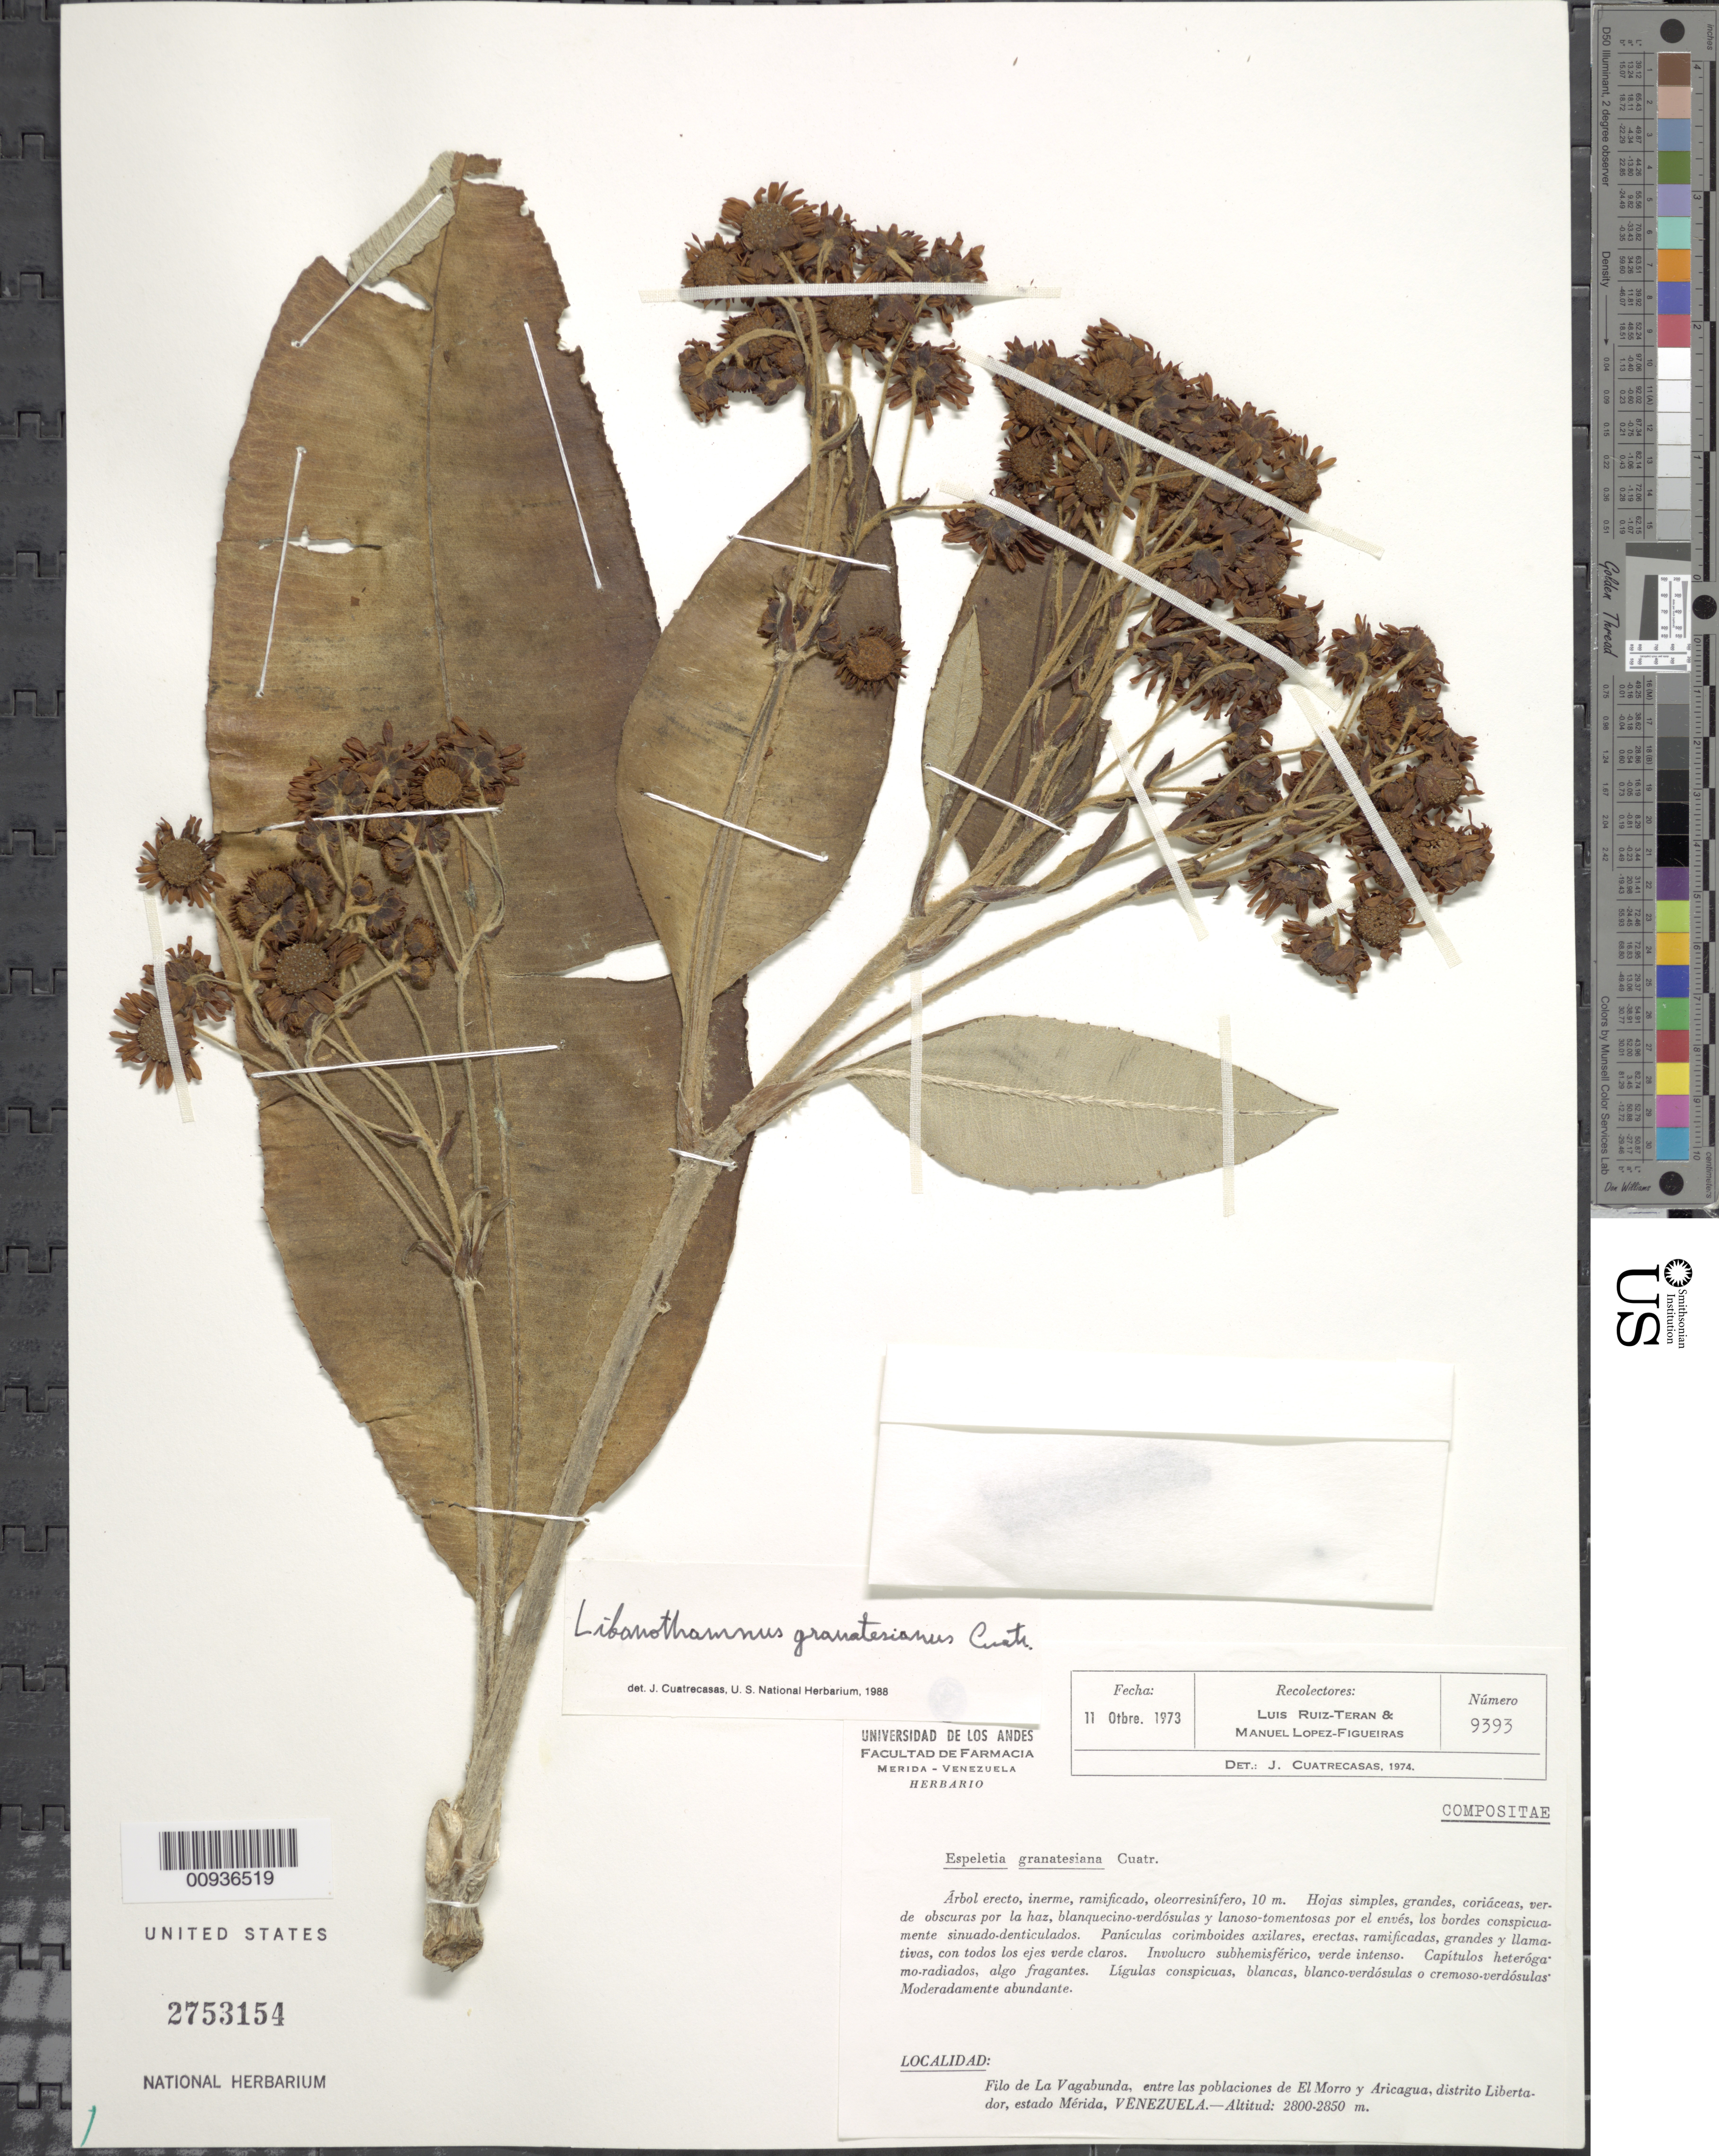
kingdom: Plantae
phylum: Tracheophyta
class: Magnoliopsida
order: Asterales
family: Asteraceae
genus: Libanothamnus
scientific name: Libanothamnus banksiifolius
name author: (Sch. Bip. & Ettingsh.) Cuatrec.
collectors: L. E. Ruíz-Terán & M. López Figueiras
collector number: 9393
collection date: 1973-10-11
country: Venezuela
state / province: Mérida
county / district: Libertador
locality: Filo de la Vagabunda, entre las poblaciones de El Morro y Aricagua.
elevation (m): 2800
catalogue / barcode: US 2753154